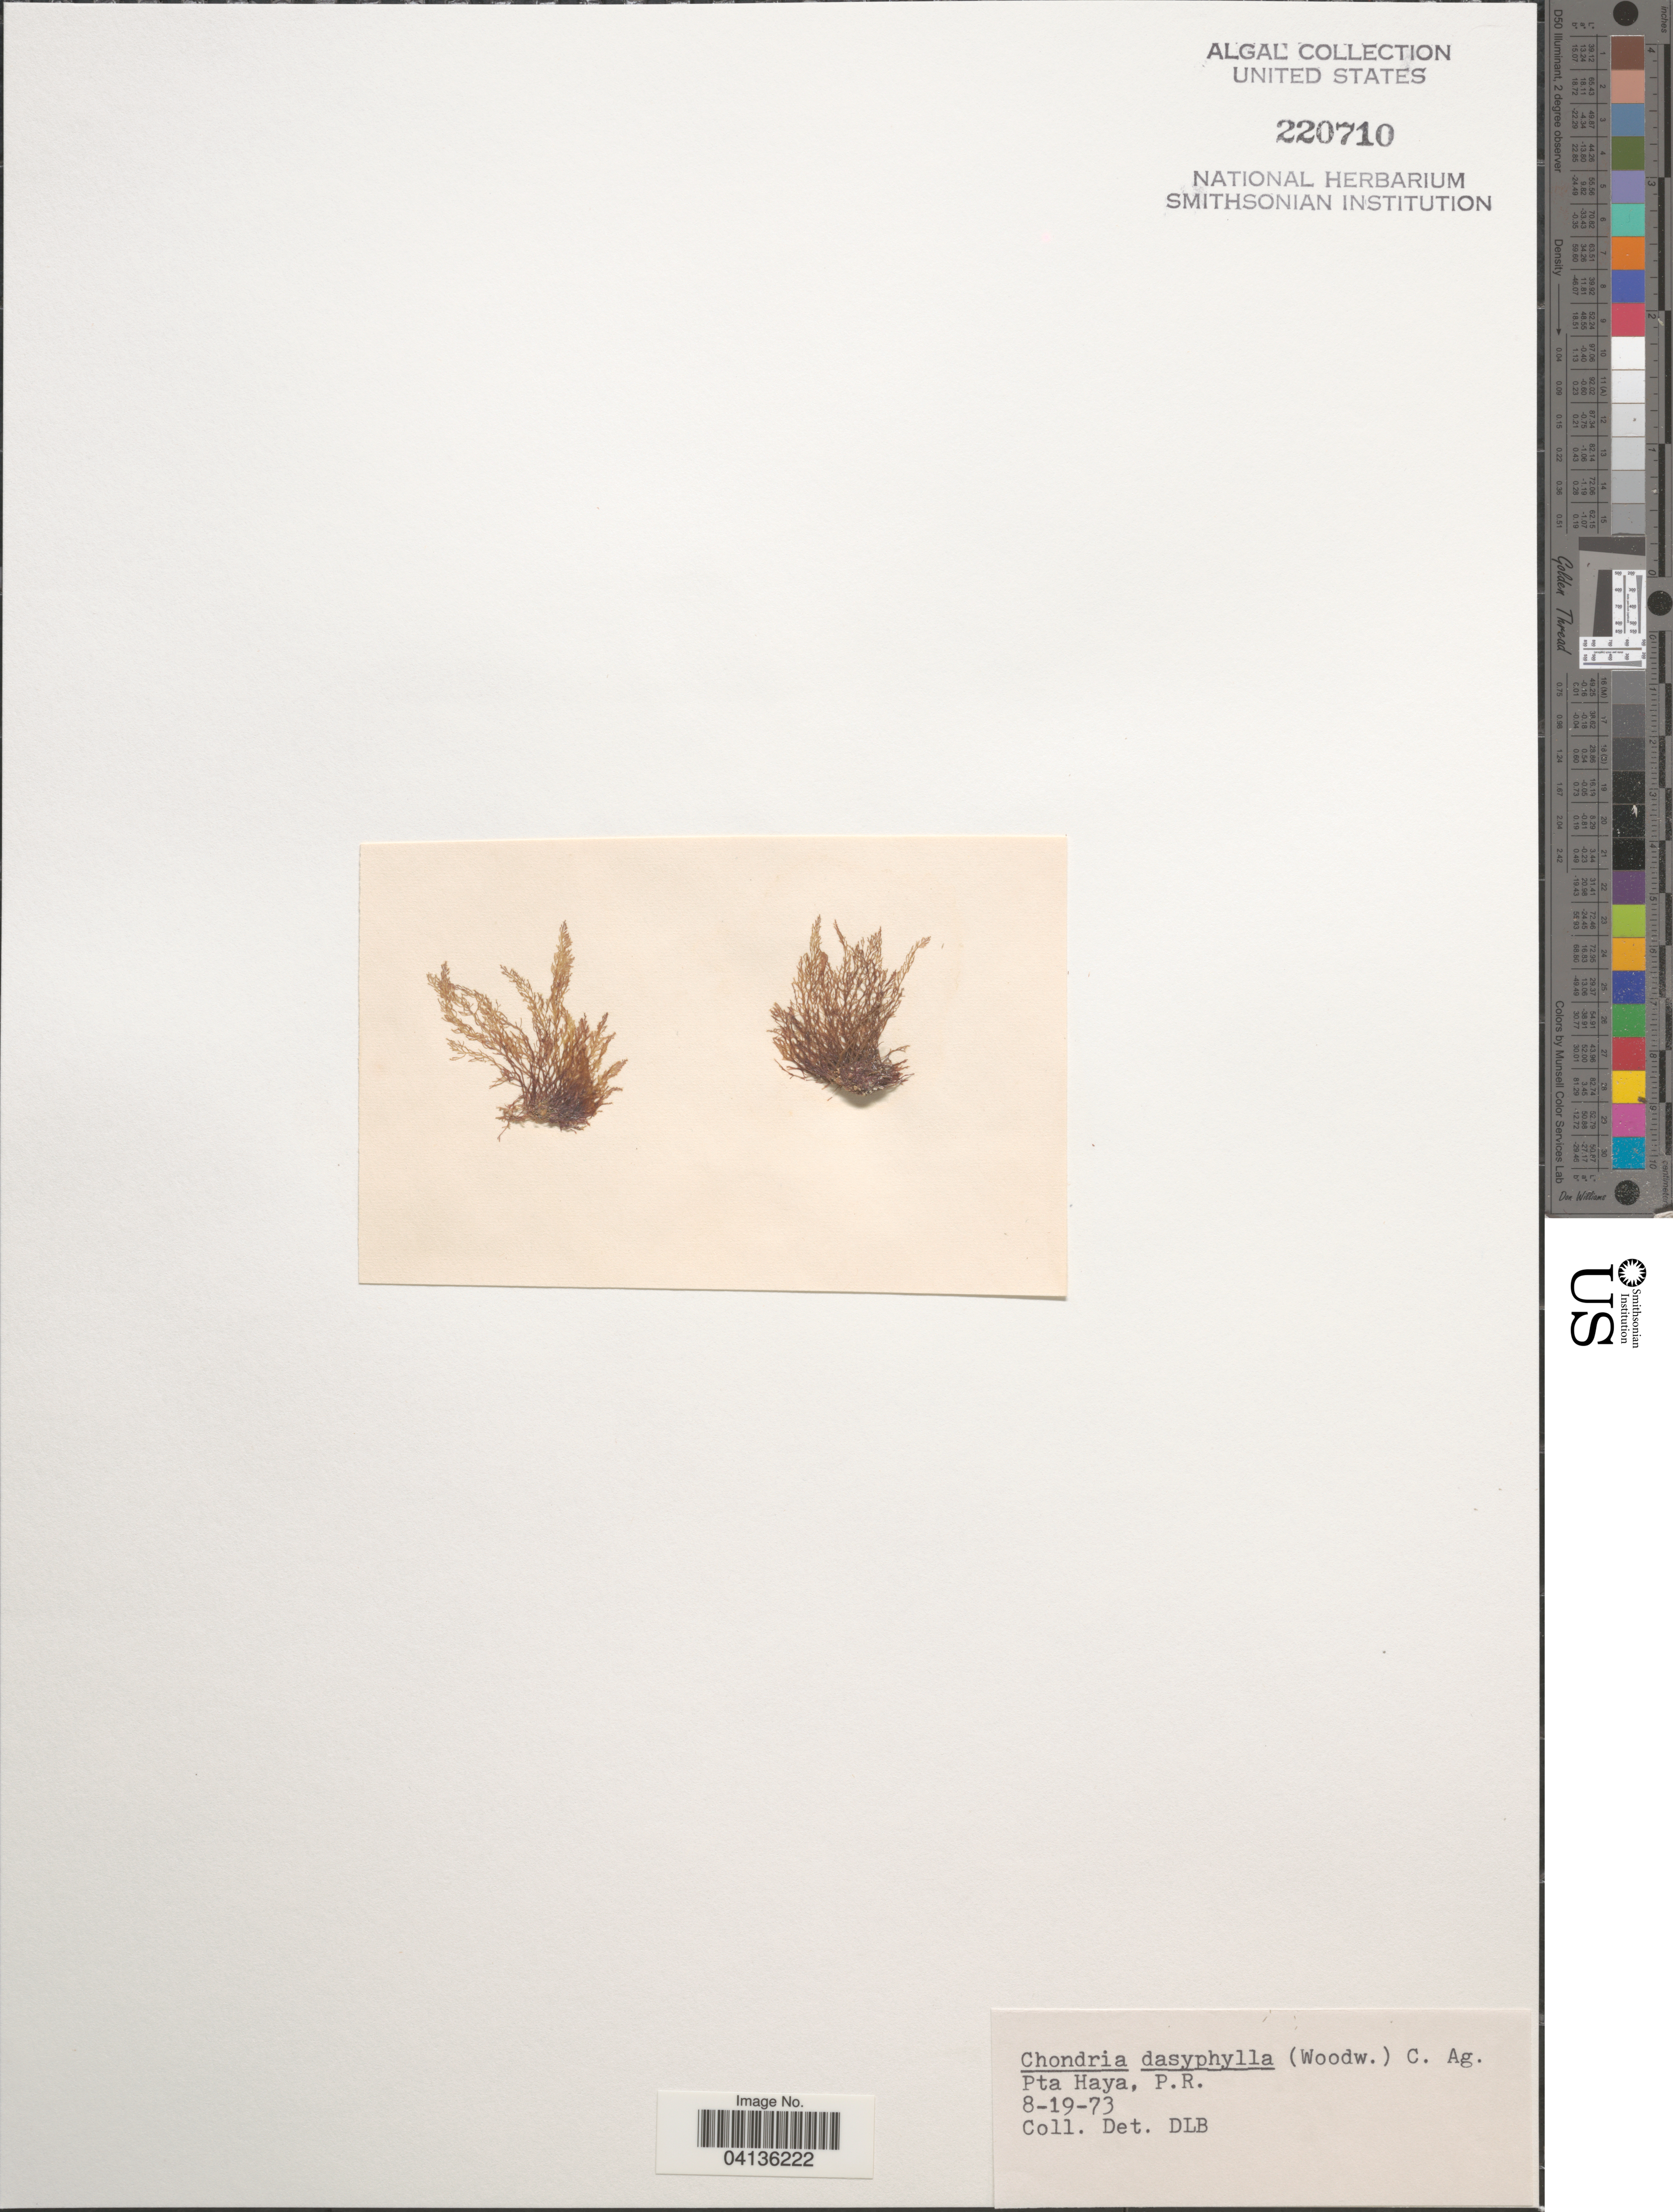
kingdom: Plantae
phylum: Rhodophyta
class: Florideophyceae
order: Ceramiales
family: Rhodomelaceae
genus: Chondria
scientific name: Chondria dasyphylla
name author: (Woodw.) C. Agardh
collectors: D. L. B.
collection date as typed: Transcribed d/m/y: 19/8/73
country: Puerto Rico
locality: Pta Haya.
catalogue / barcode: US 220710